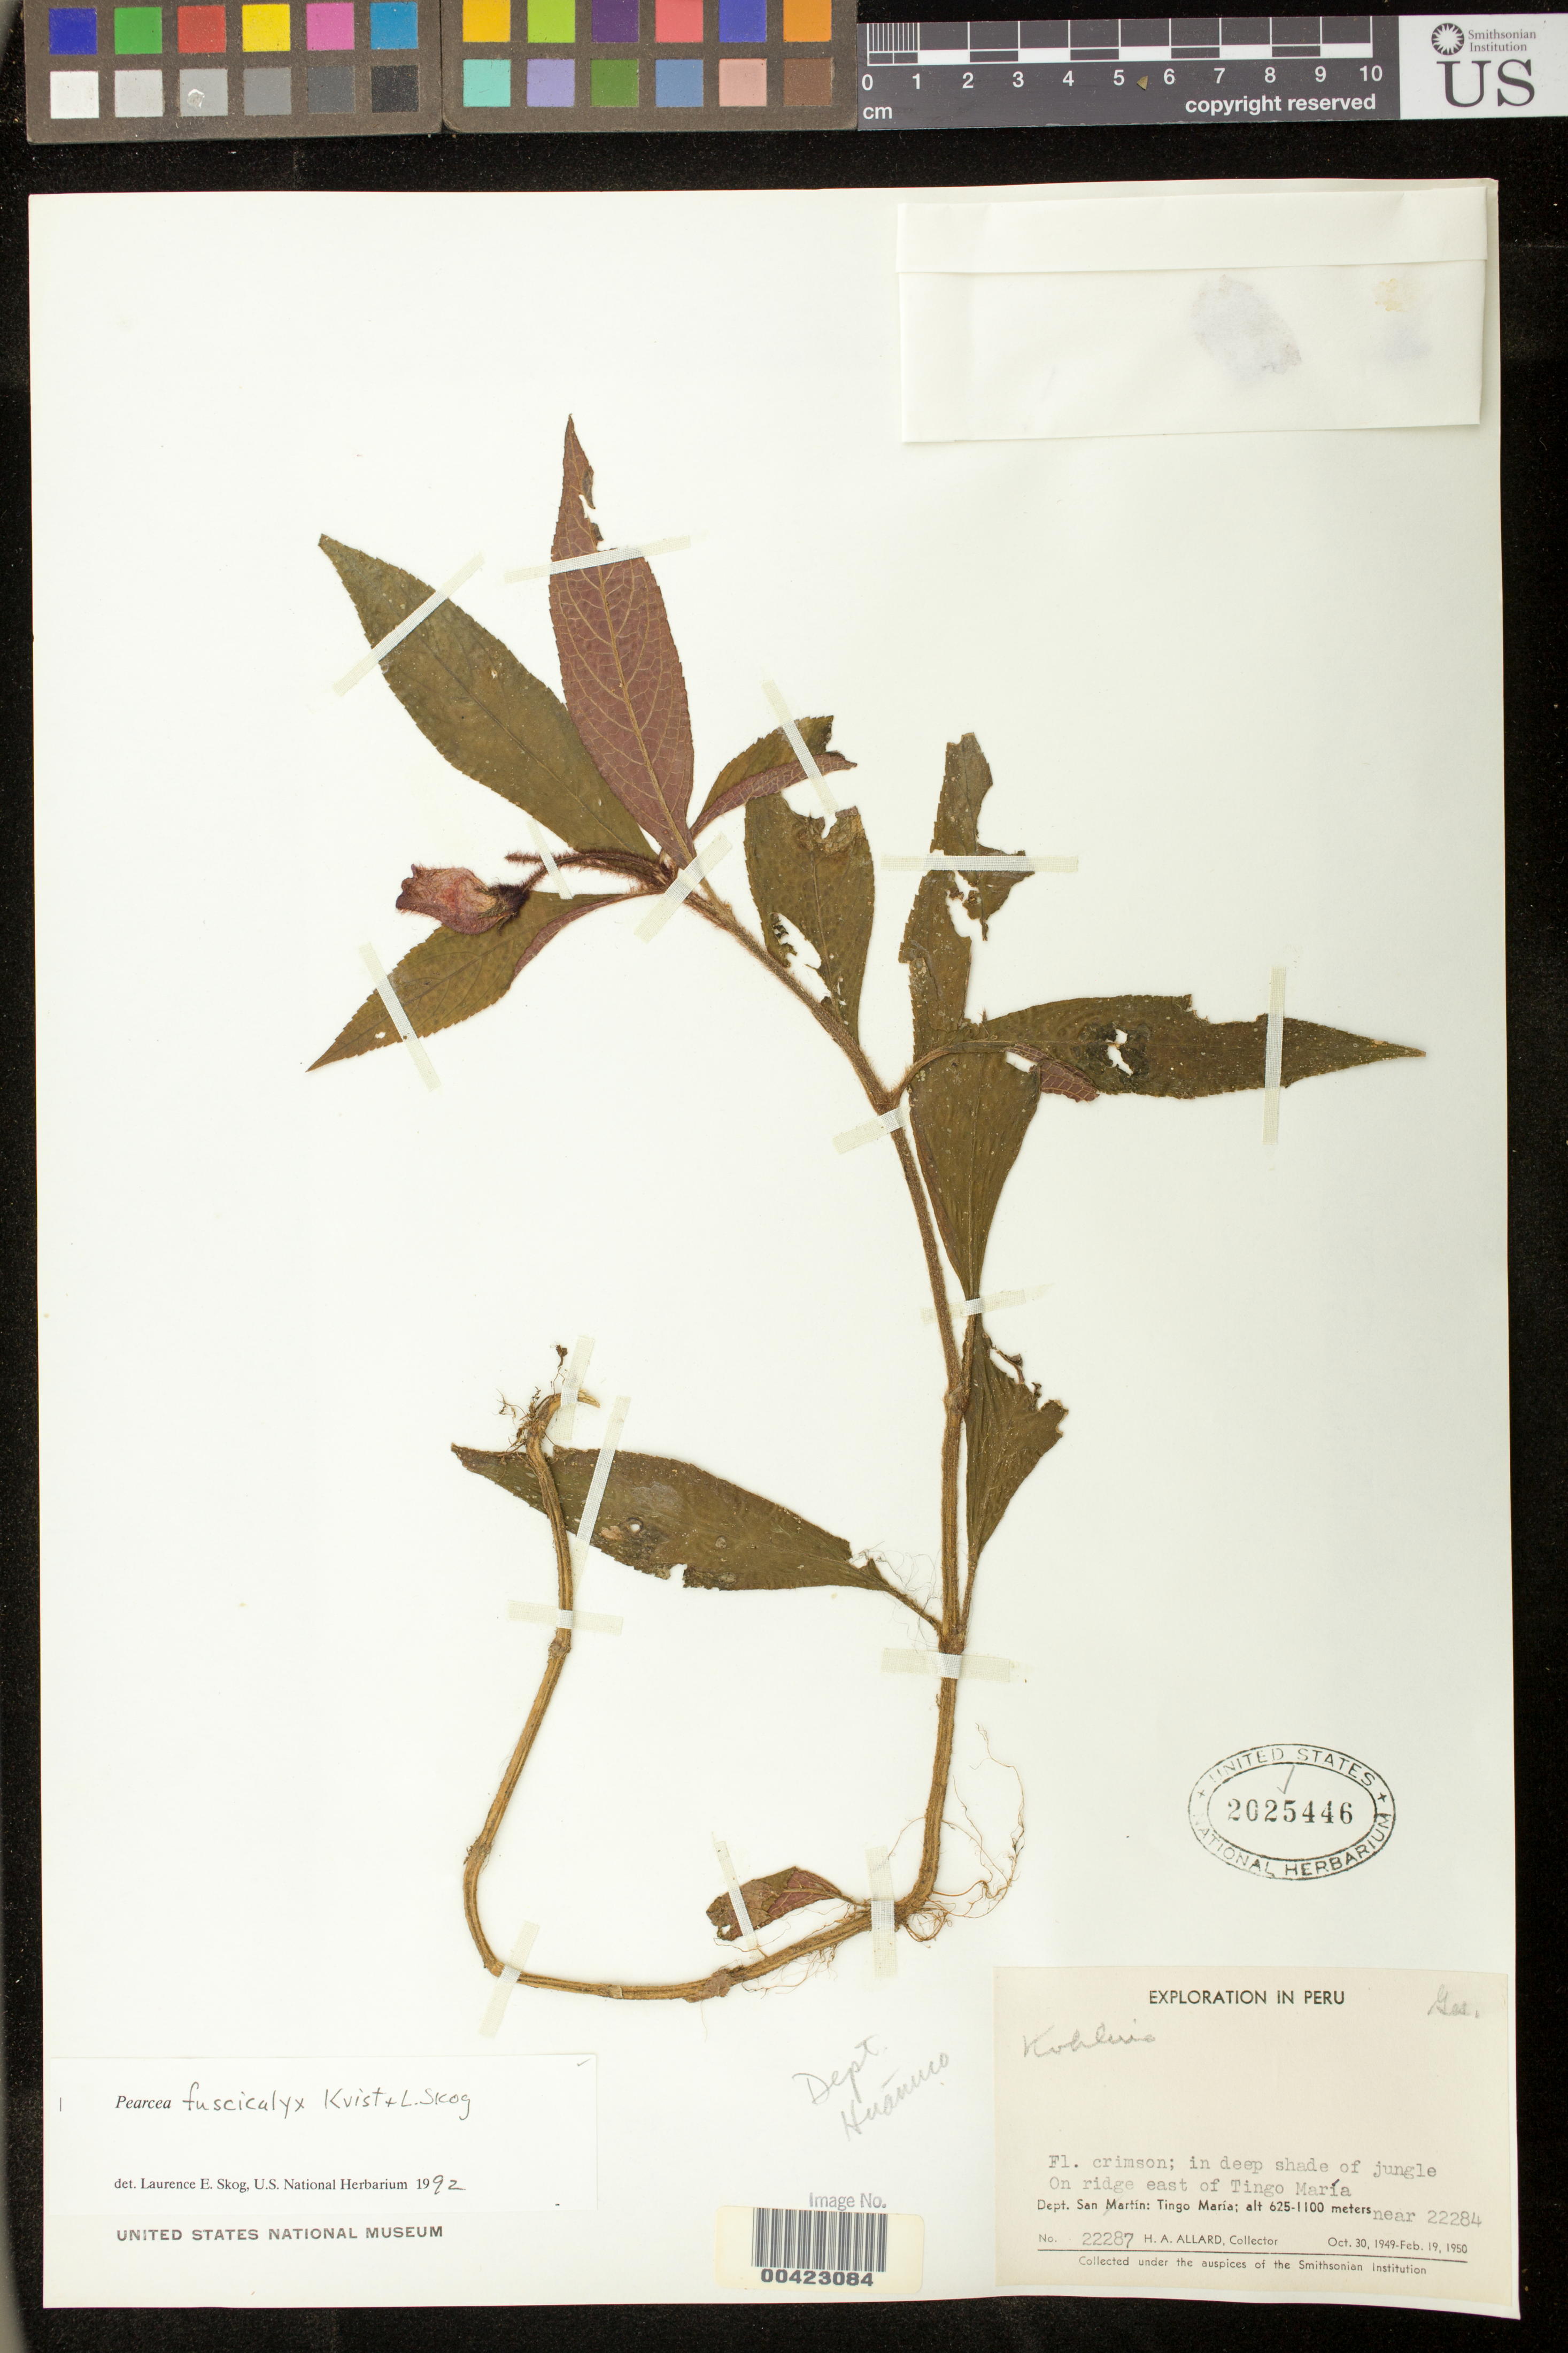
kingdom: Plantae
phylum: Tracheophyta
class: Magnoliopsida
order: Lamiales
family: Gesneriaceae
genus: Pearcea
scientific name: Pearcea fuscicalyx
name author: L.P. Kvist & L.E. Skog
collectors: H. A. Allard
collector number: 22287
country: Peru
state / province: Huánuco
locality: Tingo Maria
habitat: in deep shade of jungle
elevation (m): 625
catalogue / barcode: US 2025446